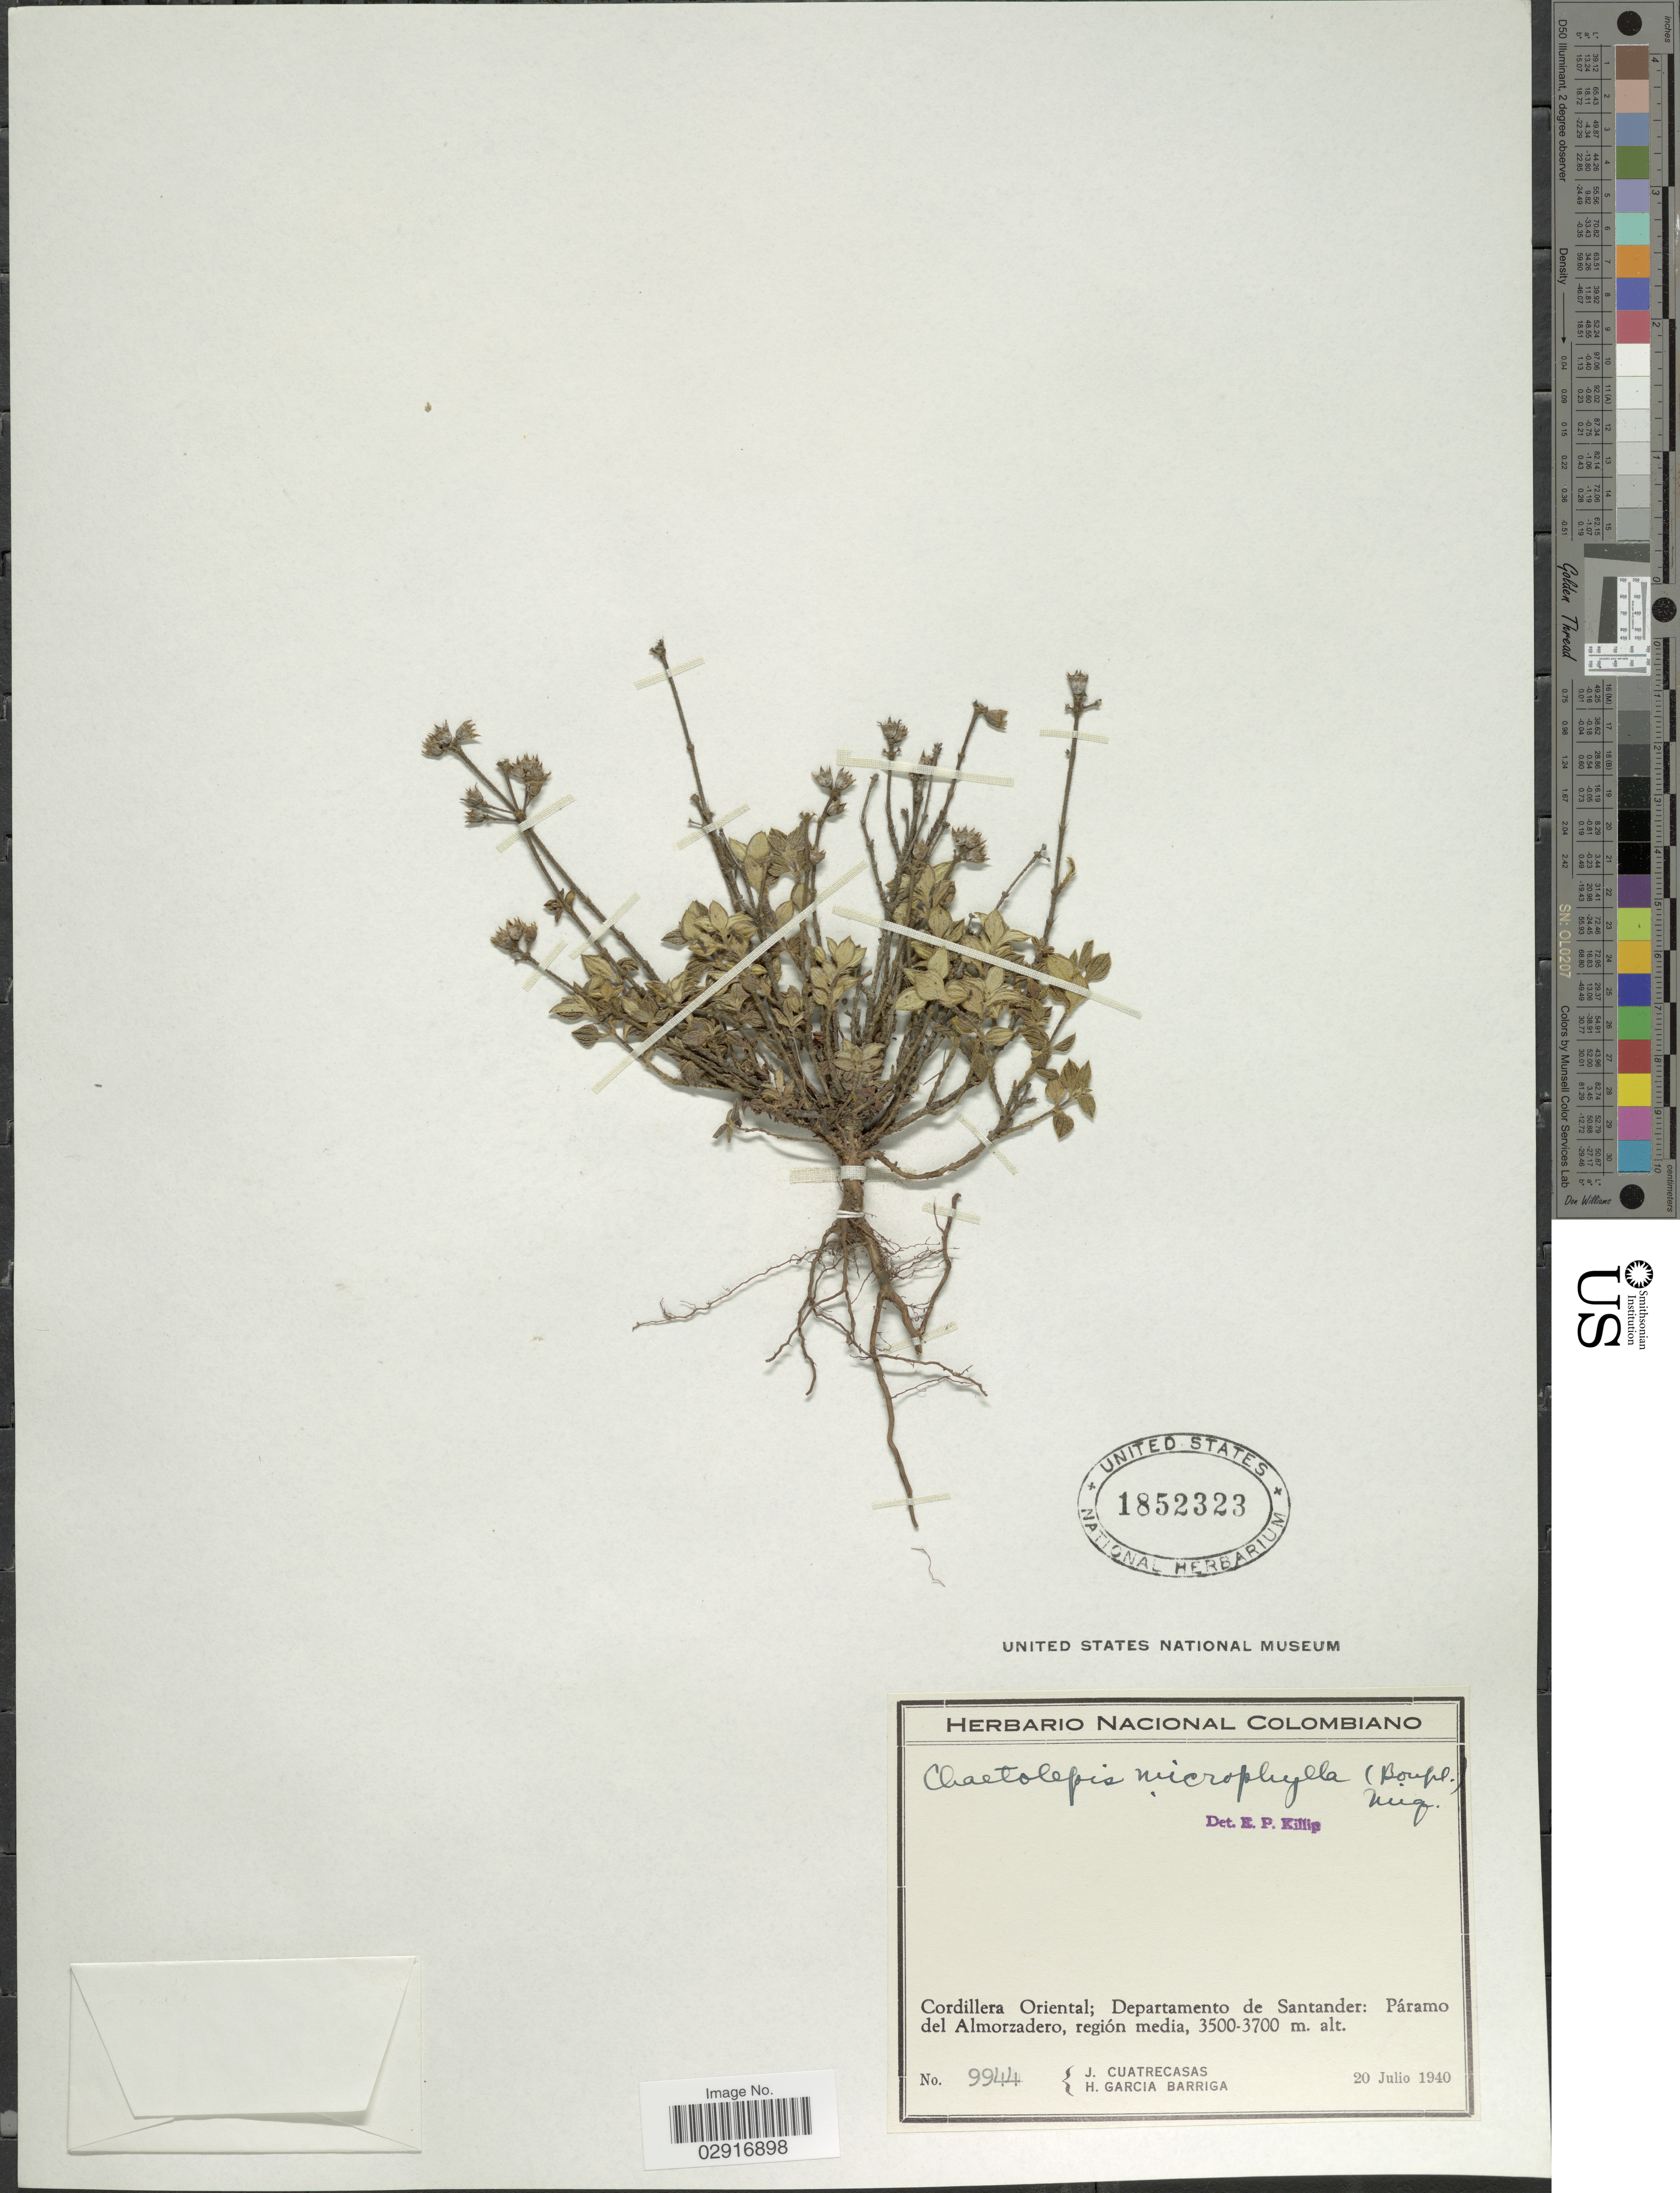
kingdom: Plantae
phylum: Tracheophyta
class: Magnoliopsida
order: Myrtales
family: Melastomataceae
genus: Chaetolepis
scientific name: Chaetolepis microphylla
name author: (Bonpl.) Miq.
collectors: J. Cuatrecasas & H. García Barriga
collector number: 9944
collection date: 1940-07-20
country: Colombia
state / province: Santander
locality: Cordillera Oriental; Departamento de Santander: Páramo del Almorzadero, región media.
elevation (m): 3500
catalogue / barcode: US 1852323